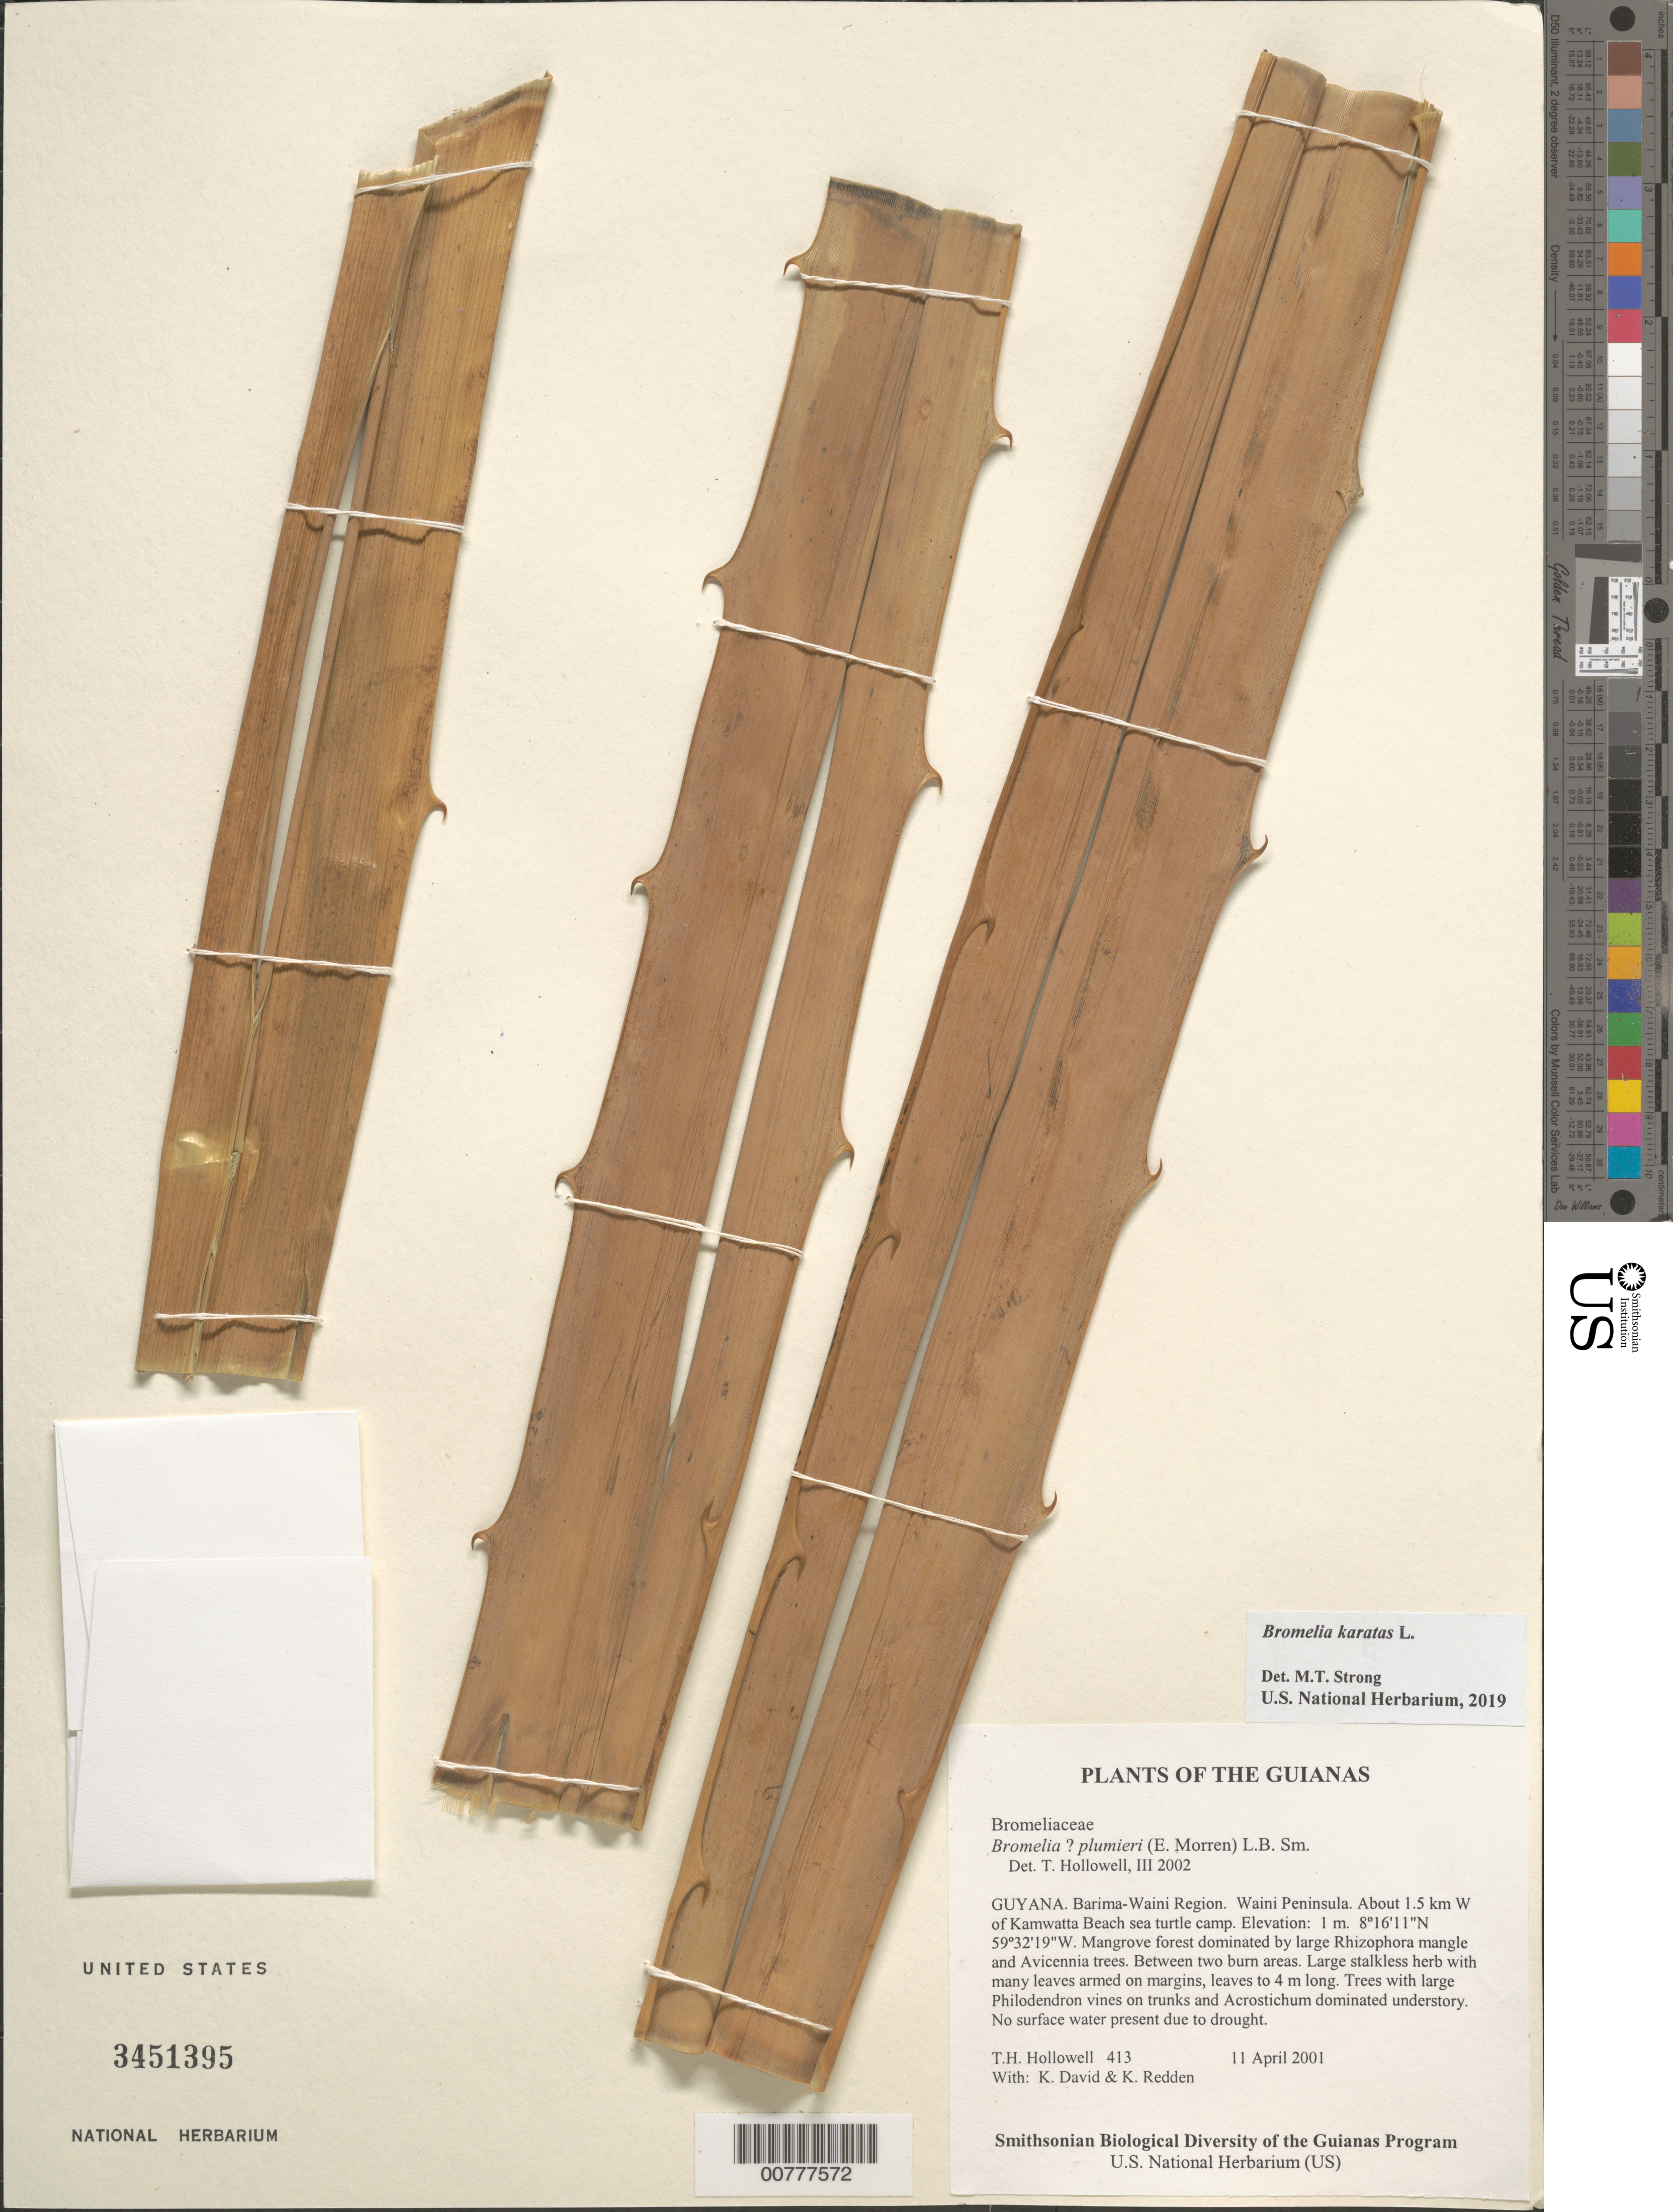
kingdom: Plantae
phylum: Tracheophyta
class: Liliopsida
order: Poales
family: Bromeliaceae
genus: Bromelia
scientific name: Bromelia plumieri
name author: (É. Morren) L.B. Sm.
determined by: Hollowell, T. H., (BOT), Smithsonian Institution - National Museum of Natural History (UNITED STATES)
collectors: T. Hollowell, K. David & K. M. Redden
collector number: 413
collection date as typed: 11 April 2001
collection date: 2001-04-11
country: Guyana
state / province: Barima-Waini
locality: Waini Peninsula. About 1.5 km W of Kamwatta Beach sea turtle camp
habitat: Mangrove forest dominated by large Rhizophora mangle and Avicennia trees. Between two burn areas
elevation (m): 1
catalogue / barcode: US 3451395